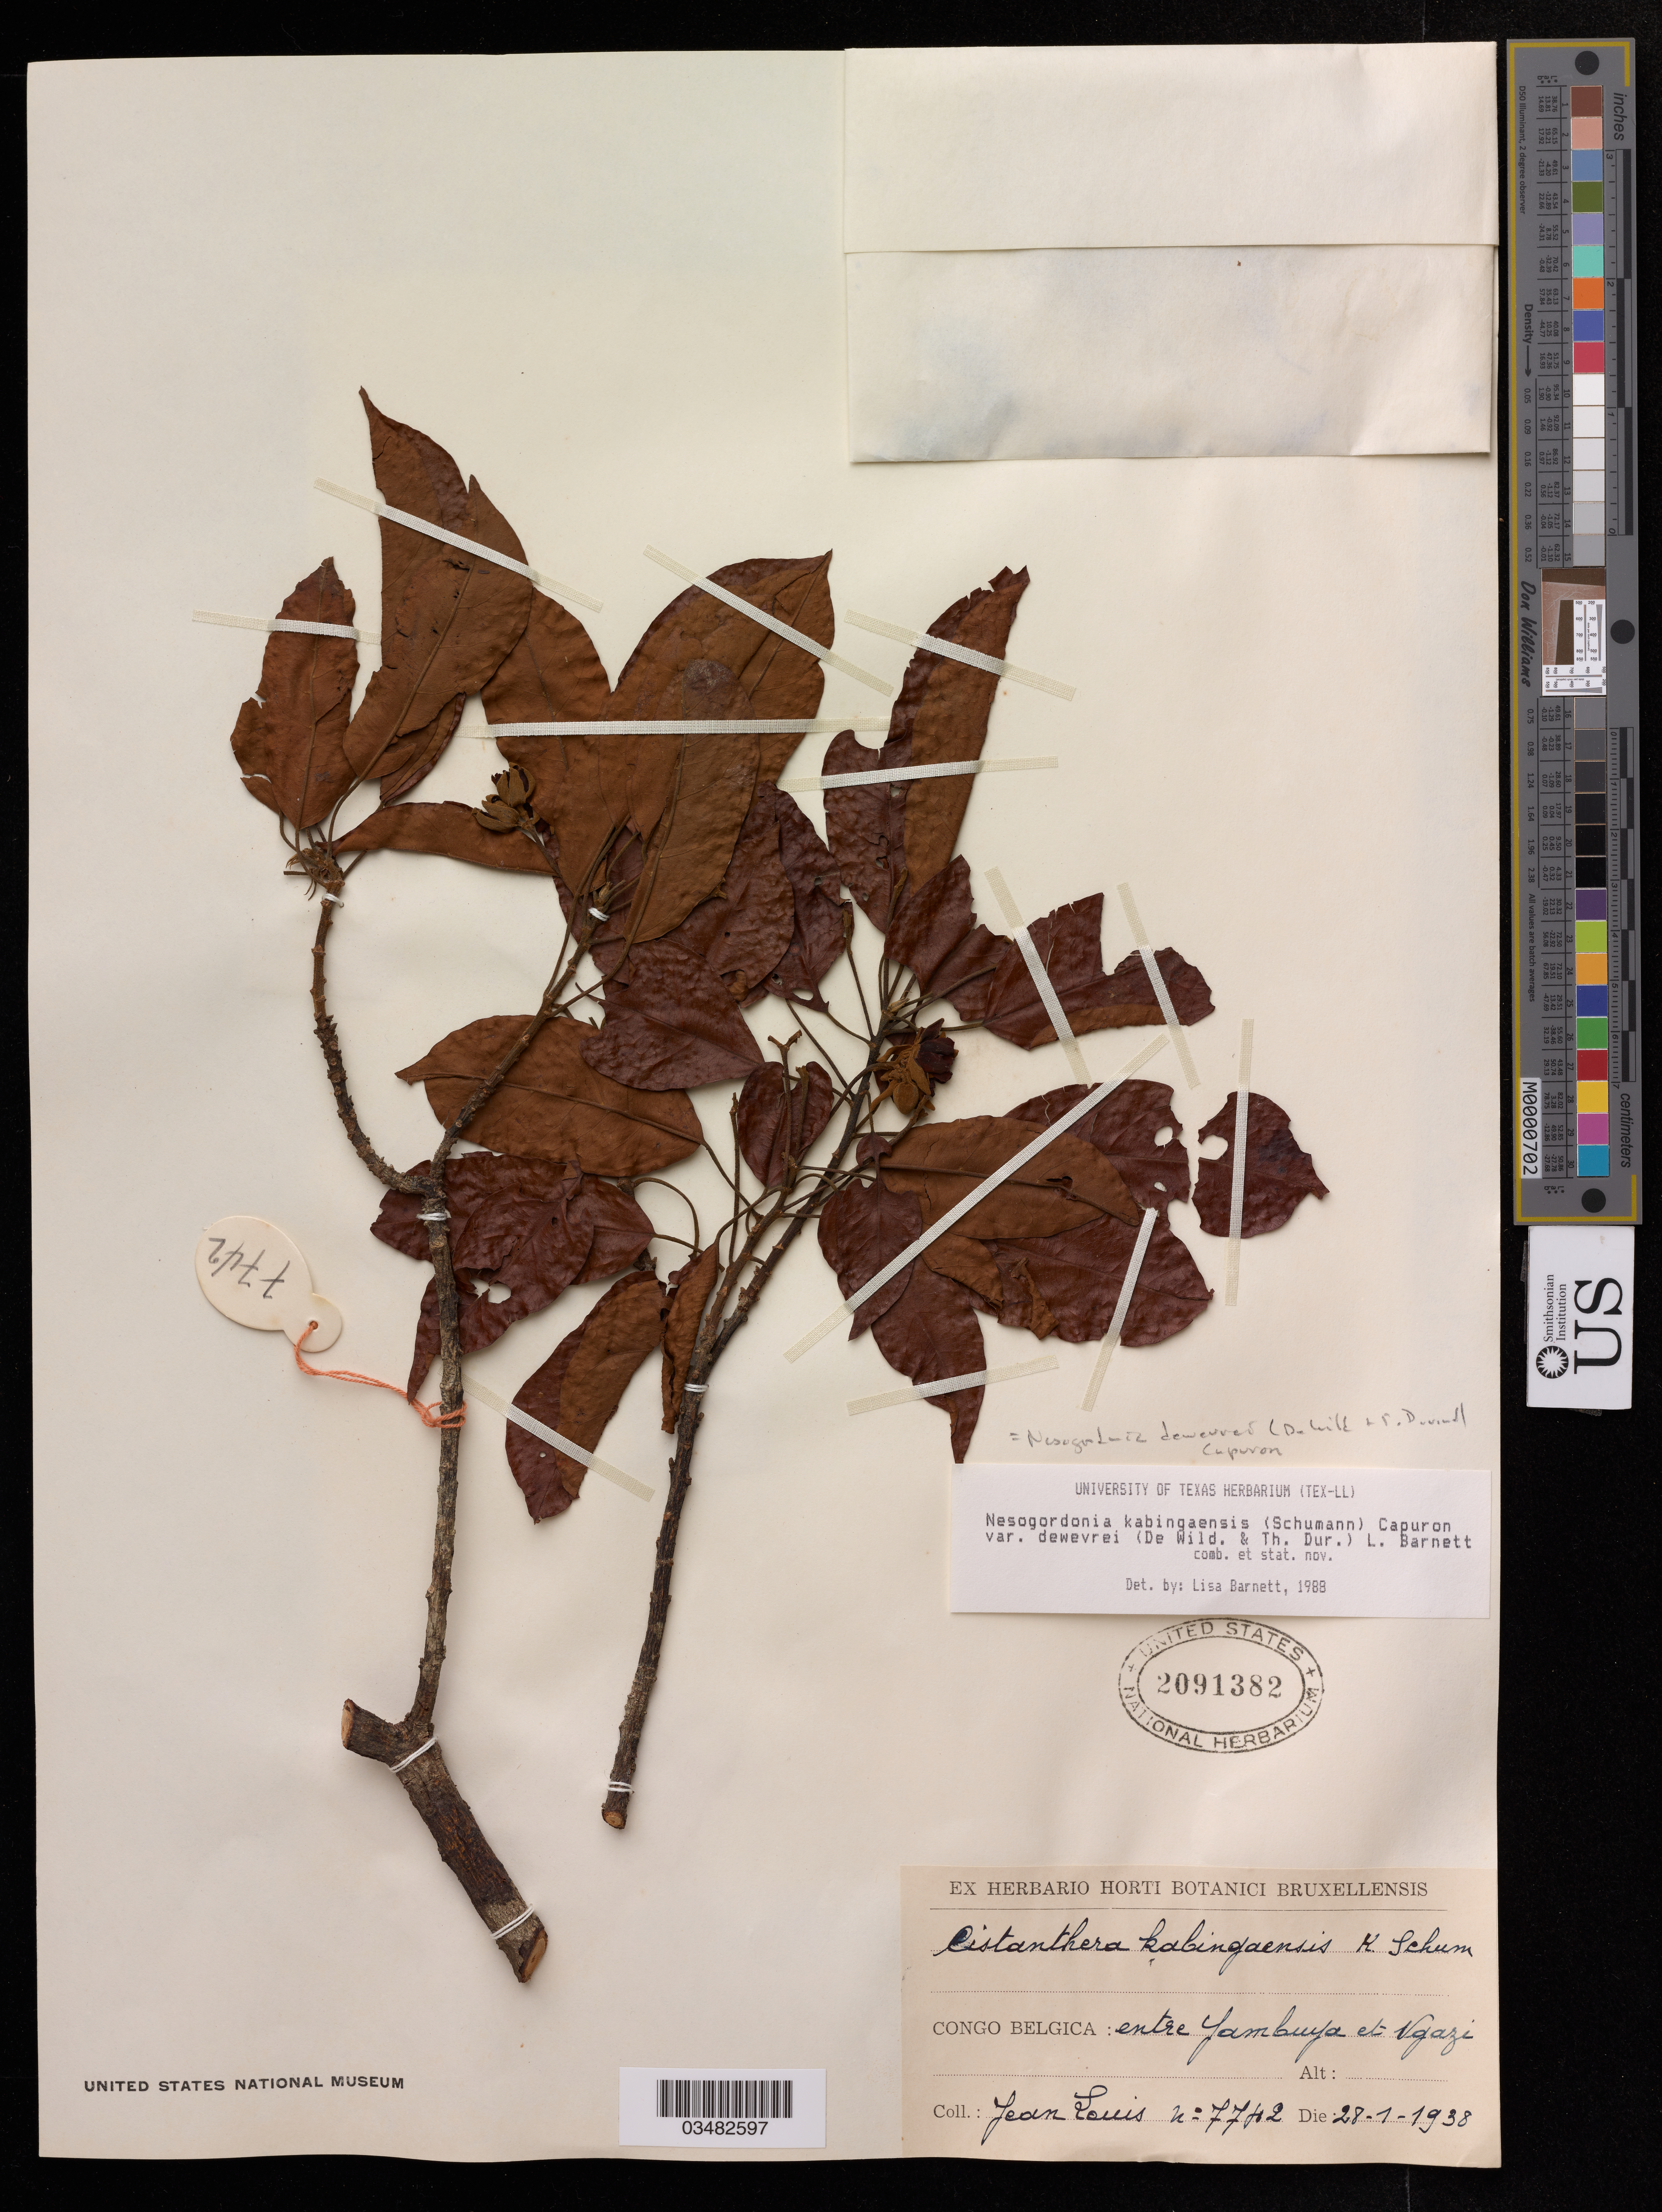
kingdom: Plantae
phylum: Tracheophyta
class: Magnoliopsida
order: Malvales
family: Malvaceae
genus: Nesogordonia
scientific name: Nesogordonia dewevrei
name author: (De Wild. & Durand) Capuron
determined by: Dorr, Laurence J., Curator (BOT), Smithsonian Institution - National Museum of Natural History (UNITED STATES)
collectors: J. Louis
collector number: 7742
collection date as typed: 28 Jan 1938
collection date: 1938-01-28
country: Congo, Democratic Republic of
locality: Entre Yambuya et Ngazi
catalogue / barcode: US 2091382